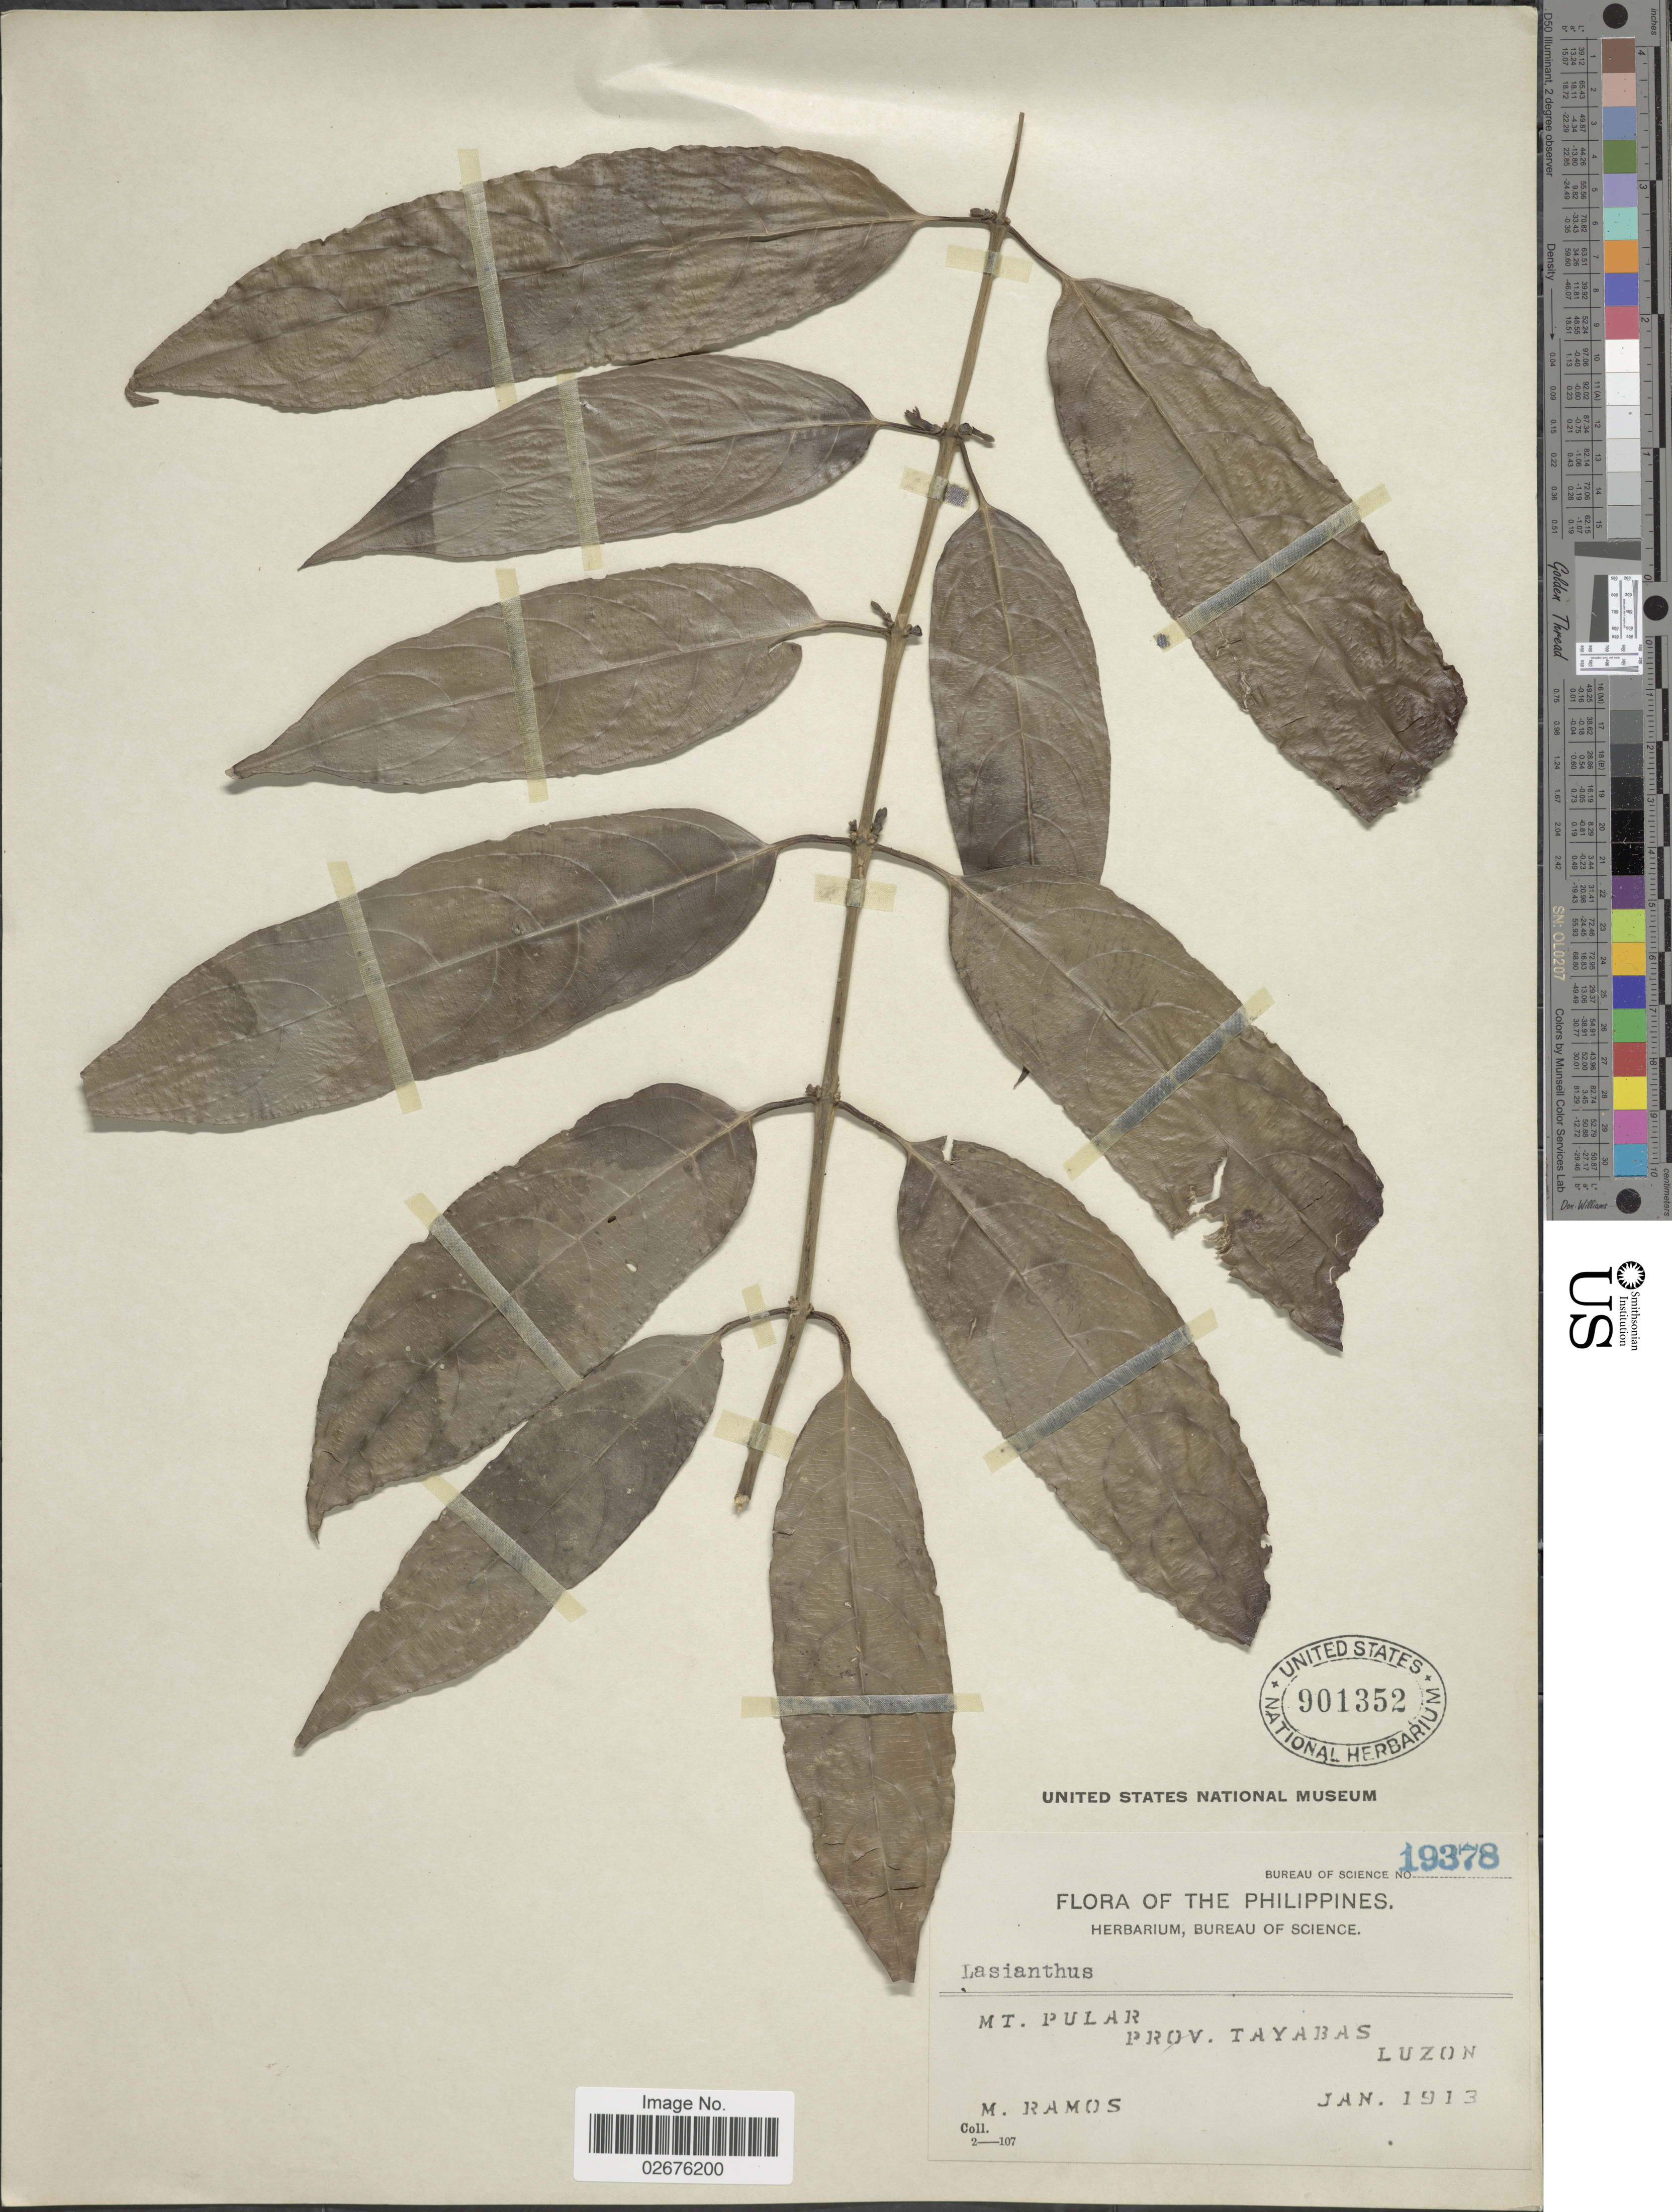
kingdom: Plantae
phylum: Tracheophyta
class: Magnoliopsida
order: Gentianales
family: Rubiaceae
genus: Lasianthus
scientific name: Lasianthus sp.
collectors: M. Ramos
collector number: Bureau of Science 19378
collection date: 1913-01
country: Philippines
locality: Mt. Pular, Prov. Tayabas, Luzon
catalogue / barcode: US 901352